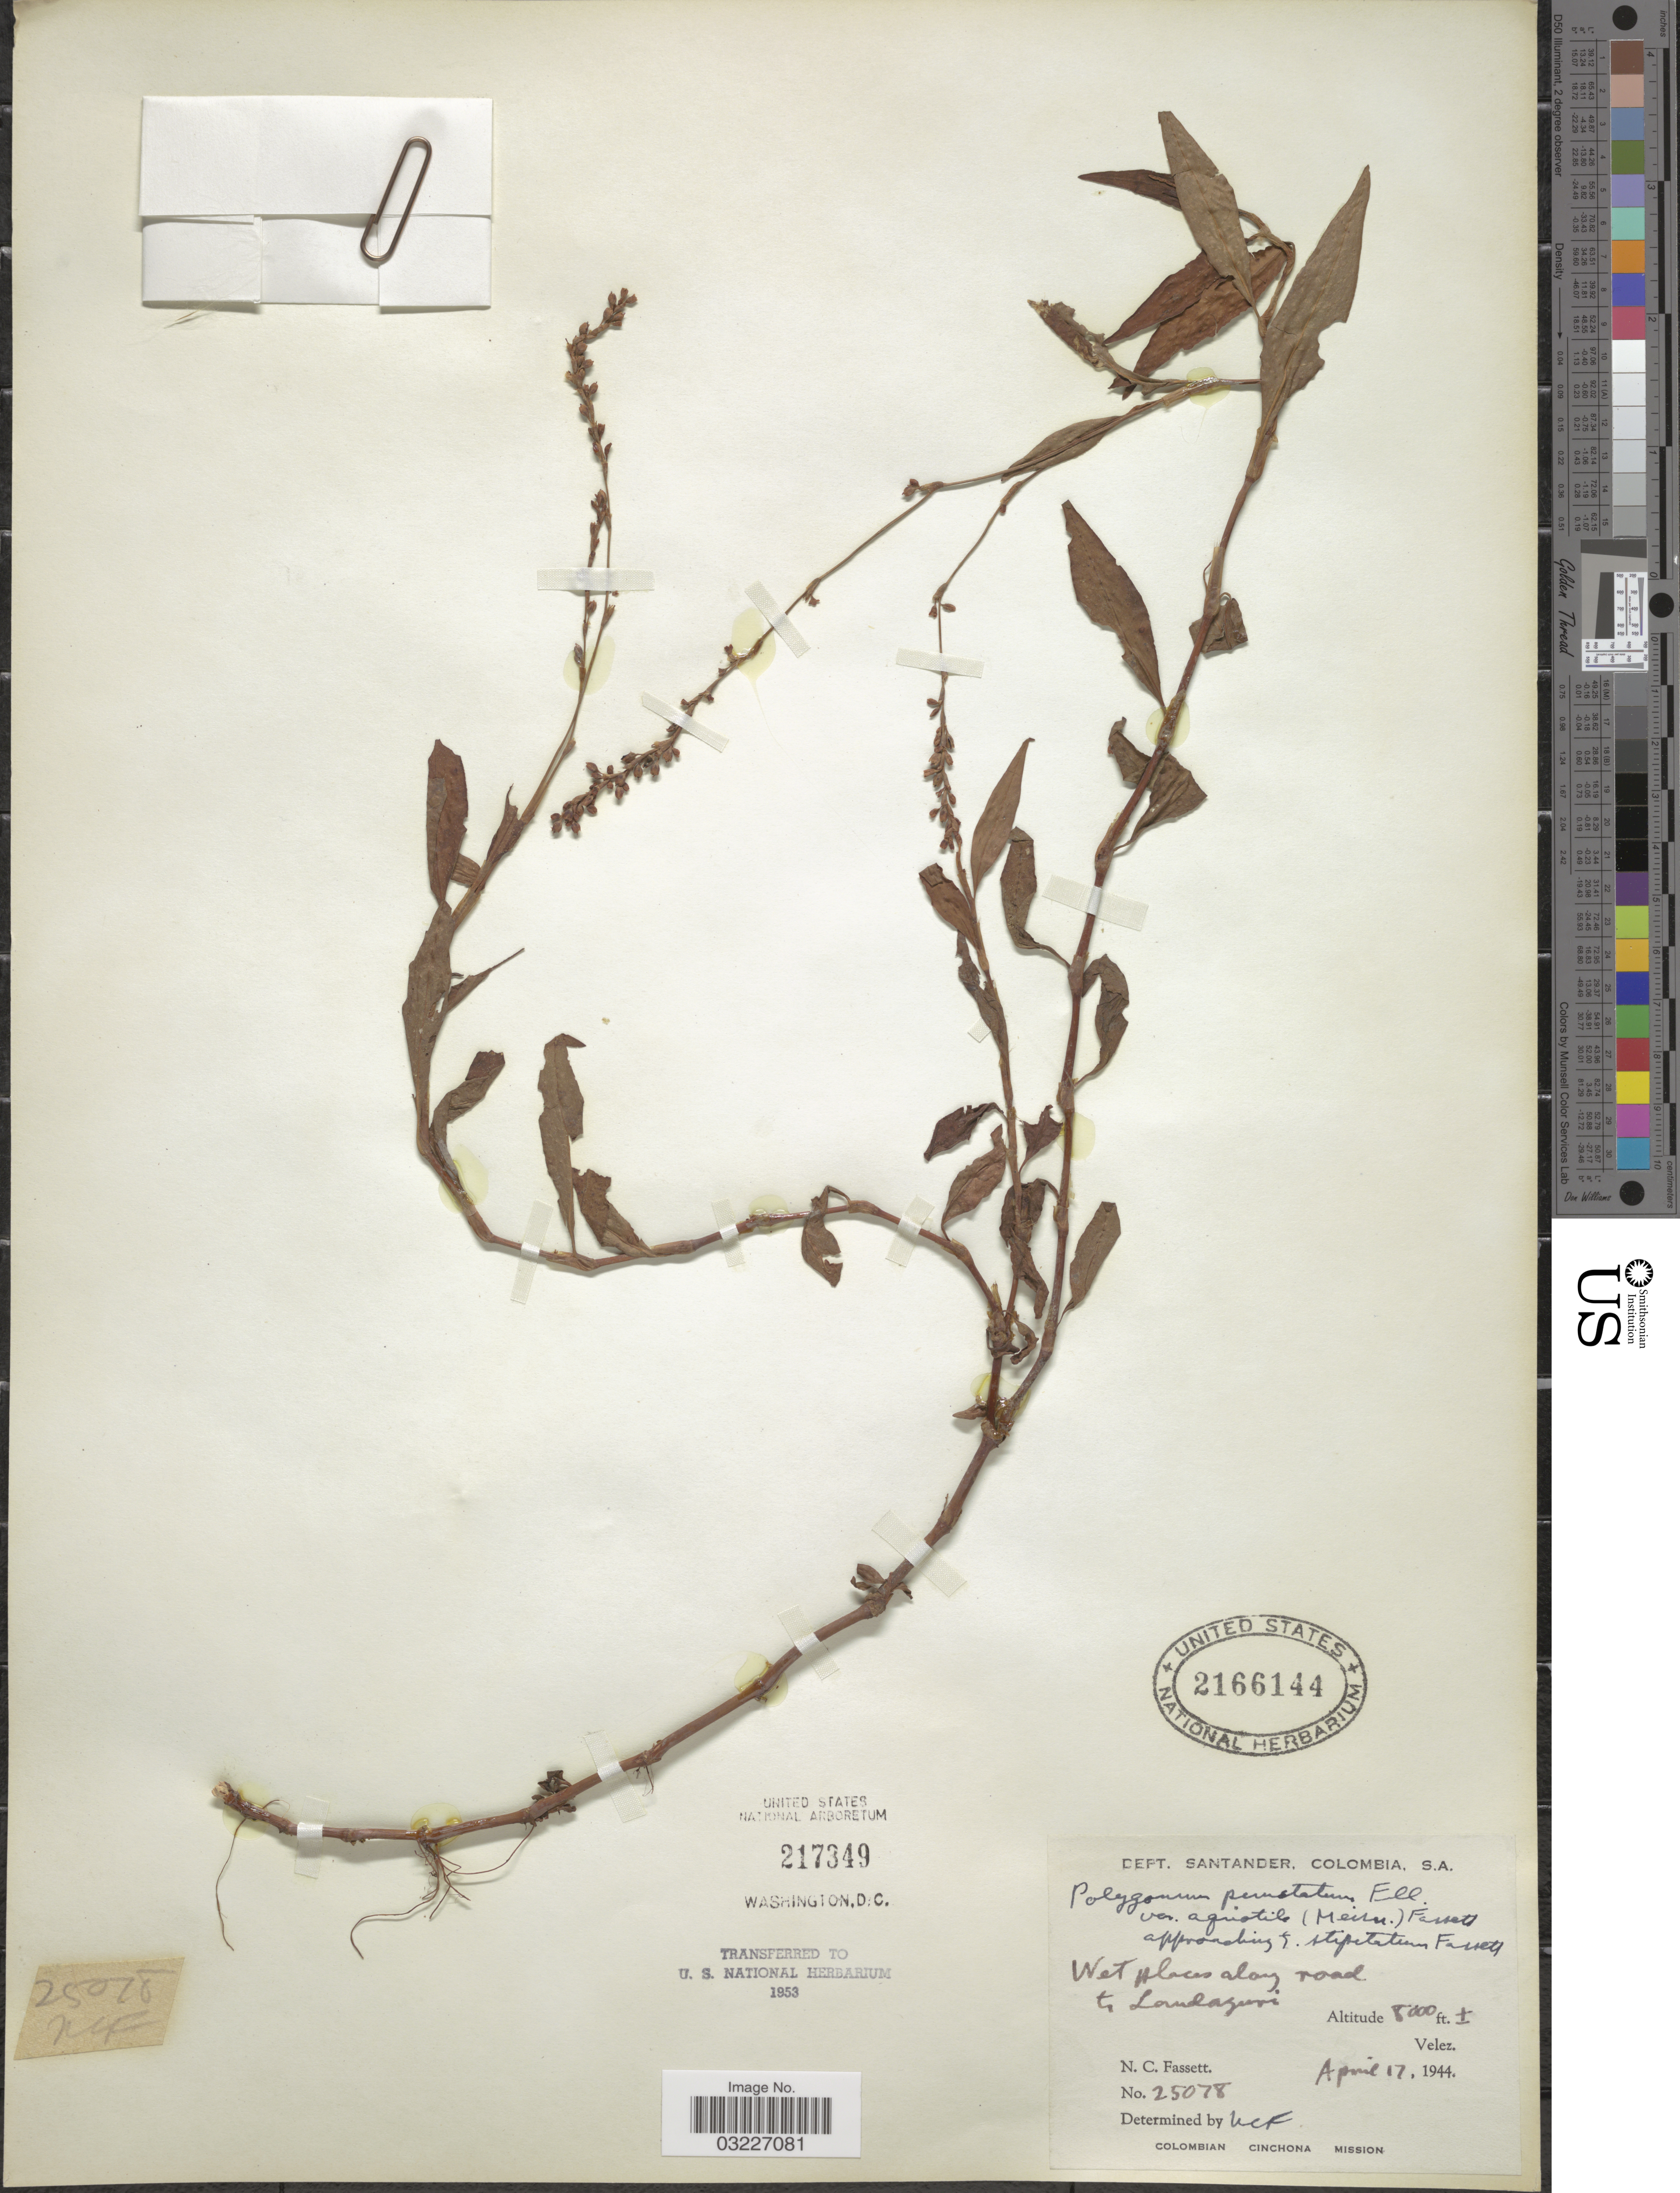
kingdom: Plantae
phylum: Tracheophyta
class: Magnoliopsida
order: Caryophyllales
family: Polygonaceae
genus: Polygonum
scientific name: Polygonum opelousanum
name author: Riddell ex Small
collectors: N. C. Fassett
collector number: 25078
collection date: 1944-04-17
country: Colombia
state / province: Santander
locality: Dept. Santander. Along road to Landazuri. Velez.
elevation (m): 2438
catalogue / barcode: US 2166144